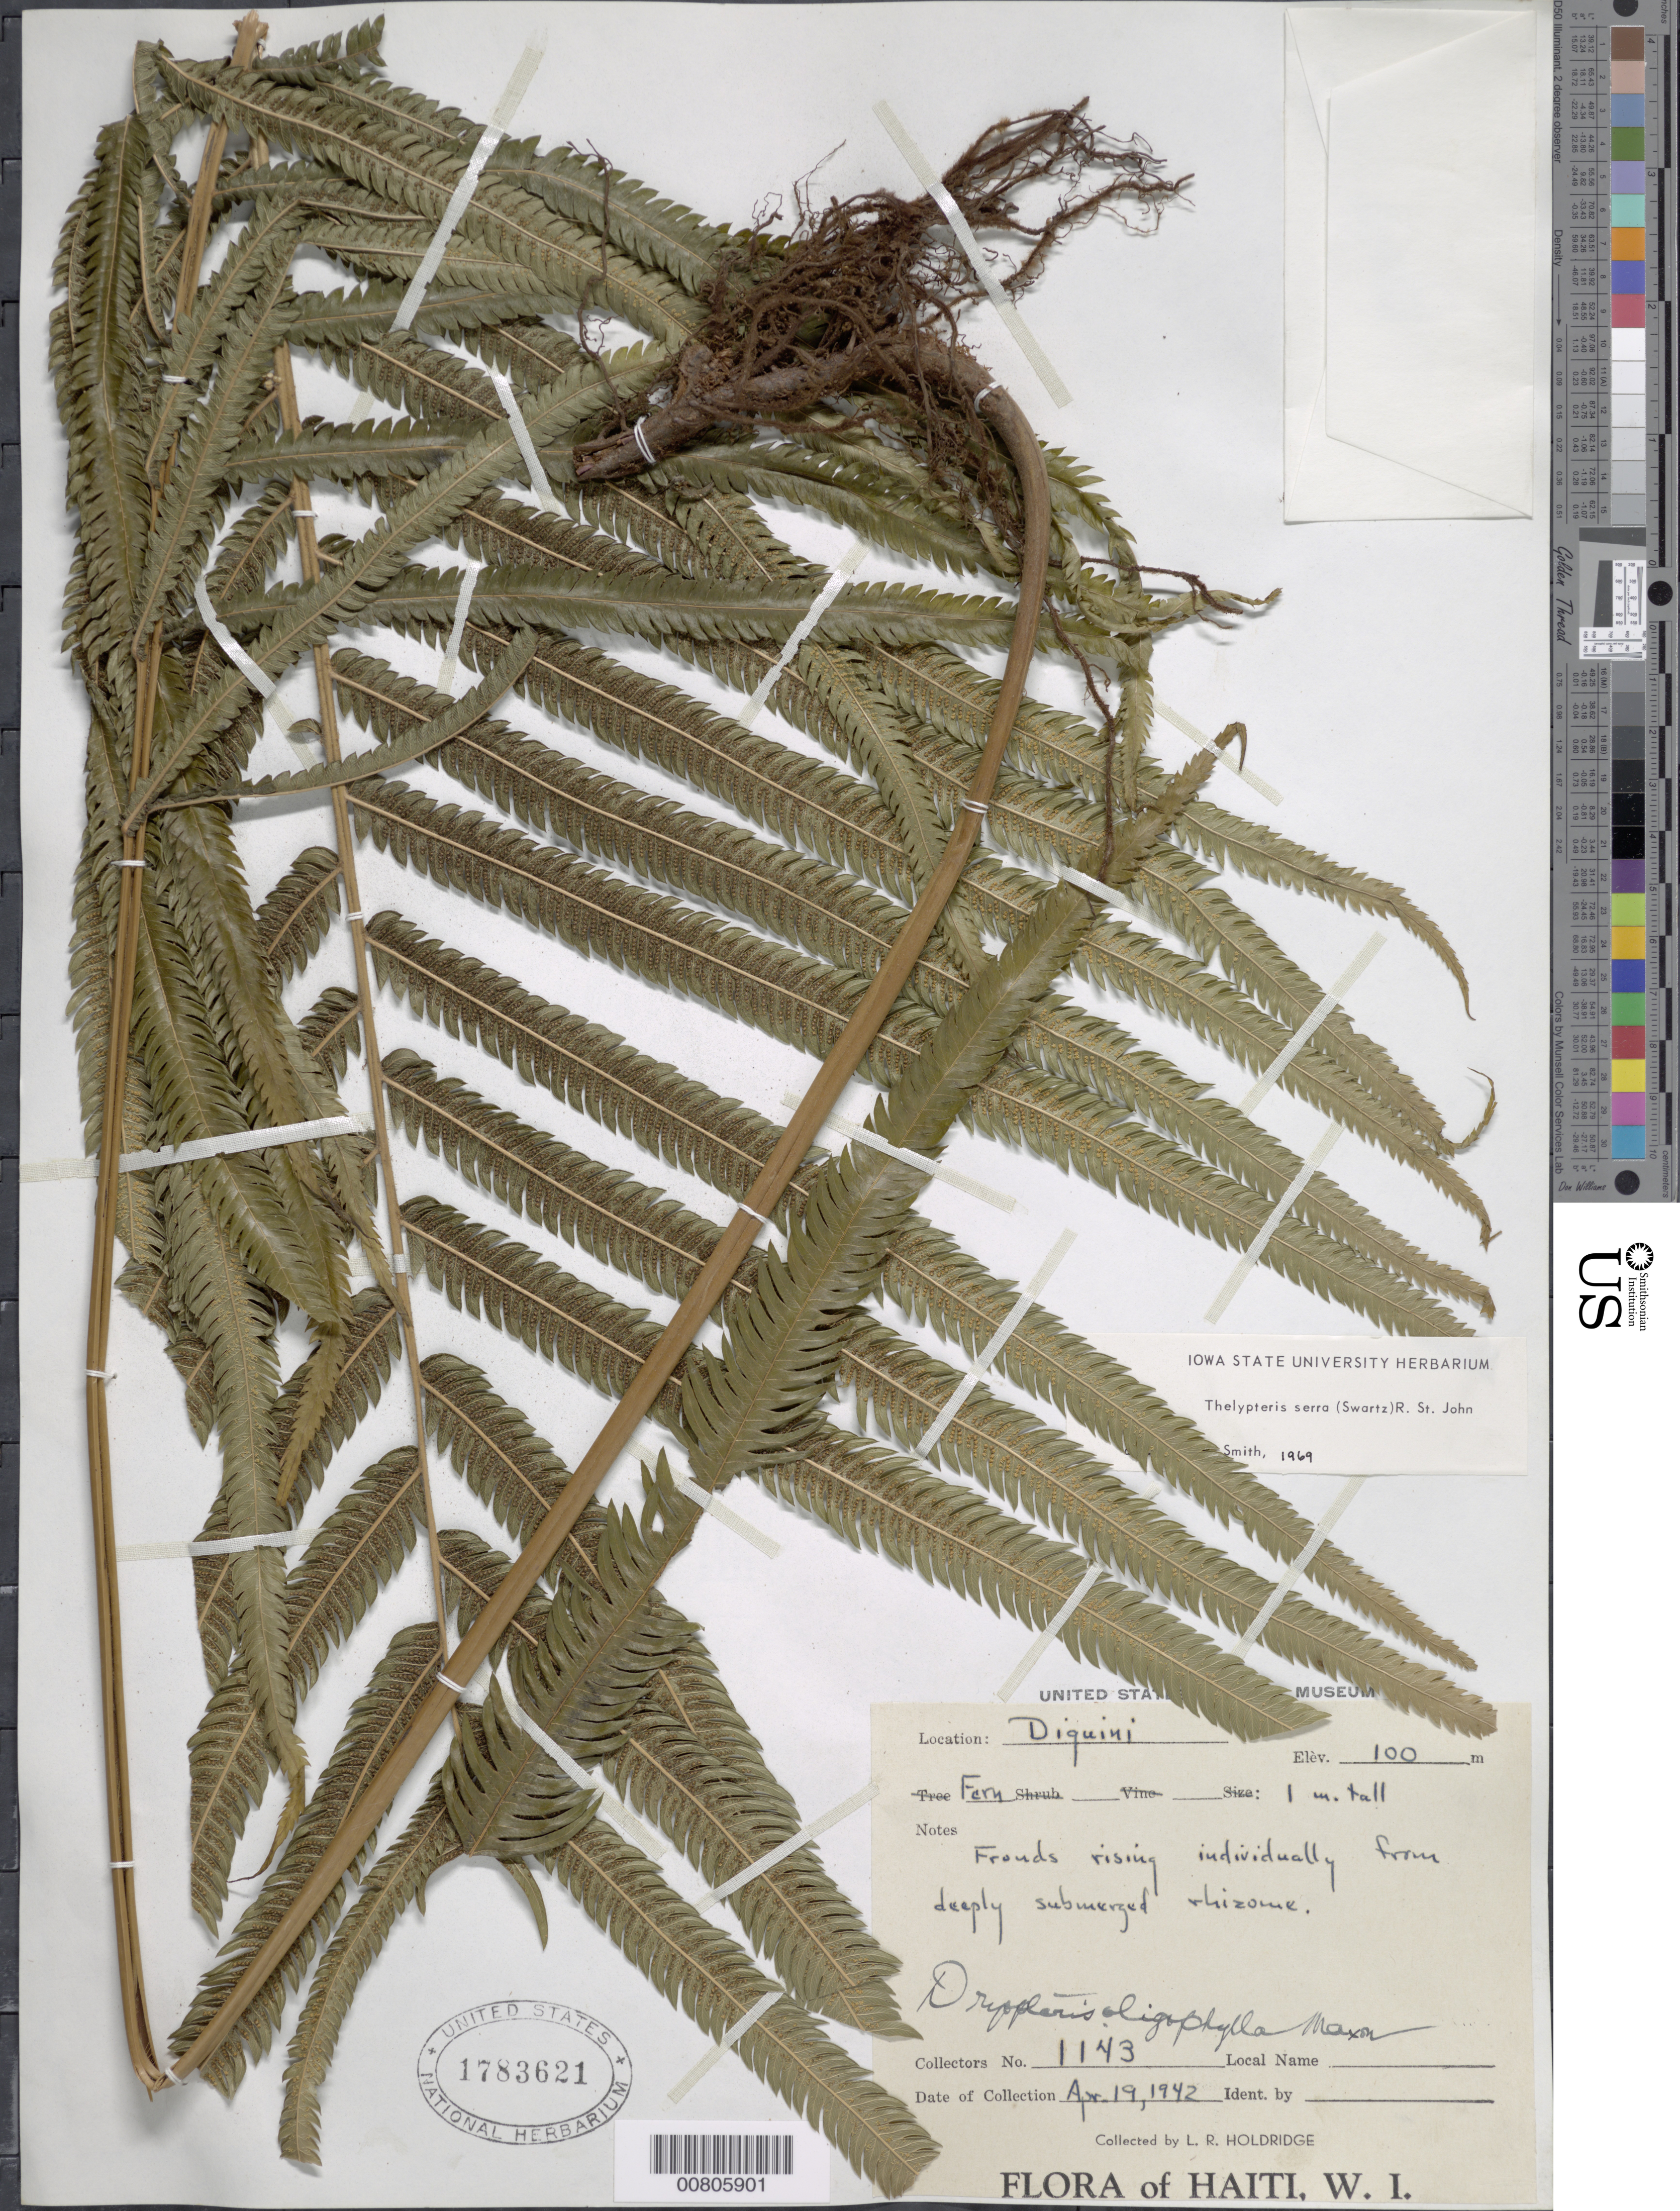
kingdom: Plantae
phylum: Tracheophyta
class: Polypodiopsida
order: Polypodiales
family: Thelypteridaceae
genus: Christella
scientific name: Christella serra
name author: (Sw.) Holttum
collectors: L. Holdridge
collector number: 1143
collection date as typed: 19 Apr 1942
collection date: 1942-04-19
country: Haiti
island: Hispaniola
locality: Diquini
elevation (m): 100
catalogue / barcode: US 1783621